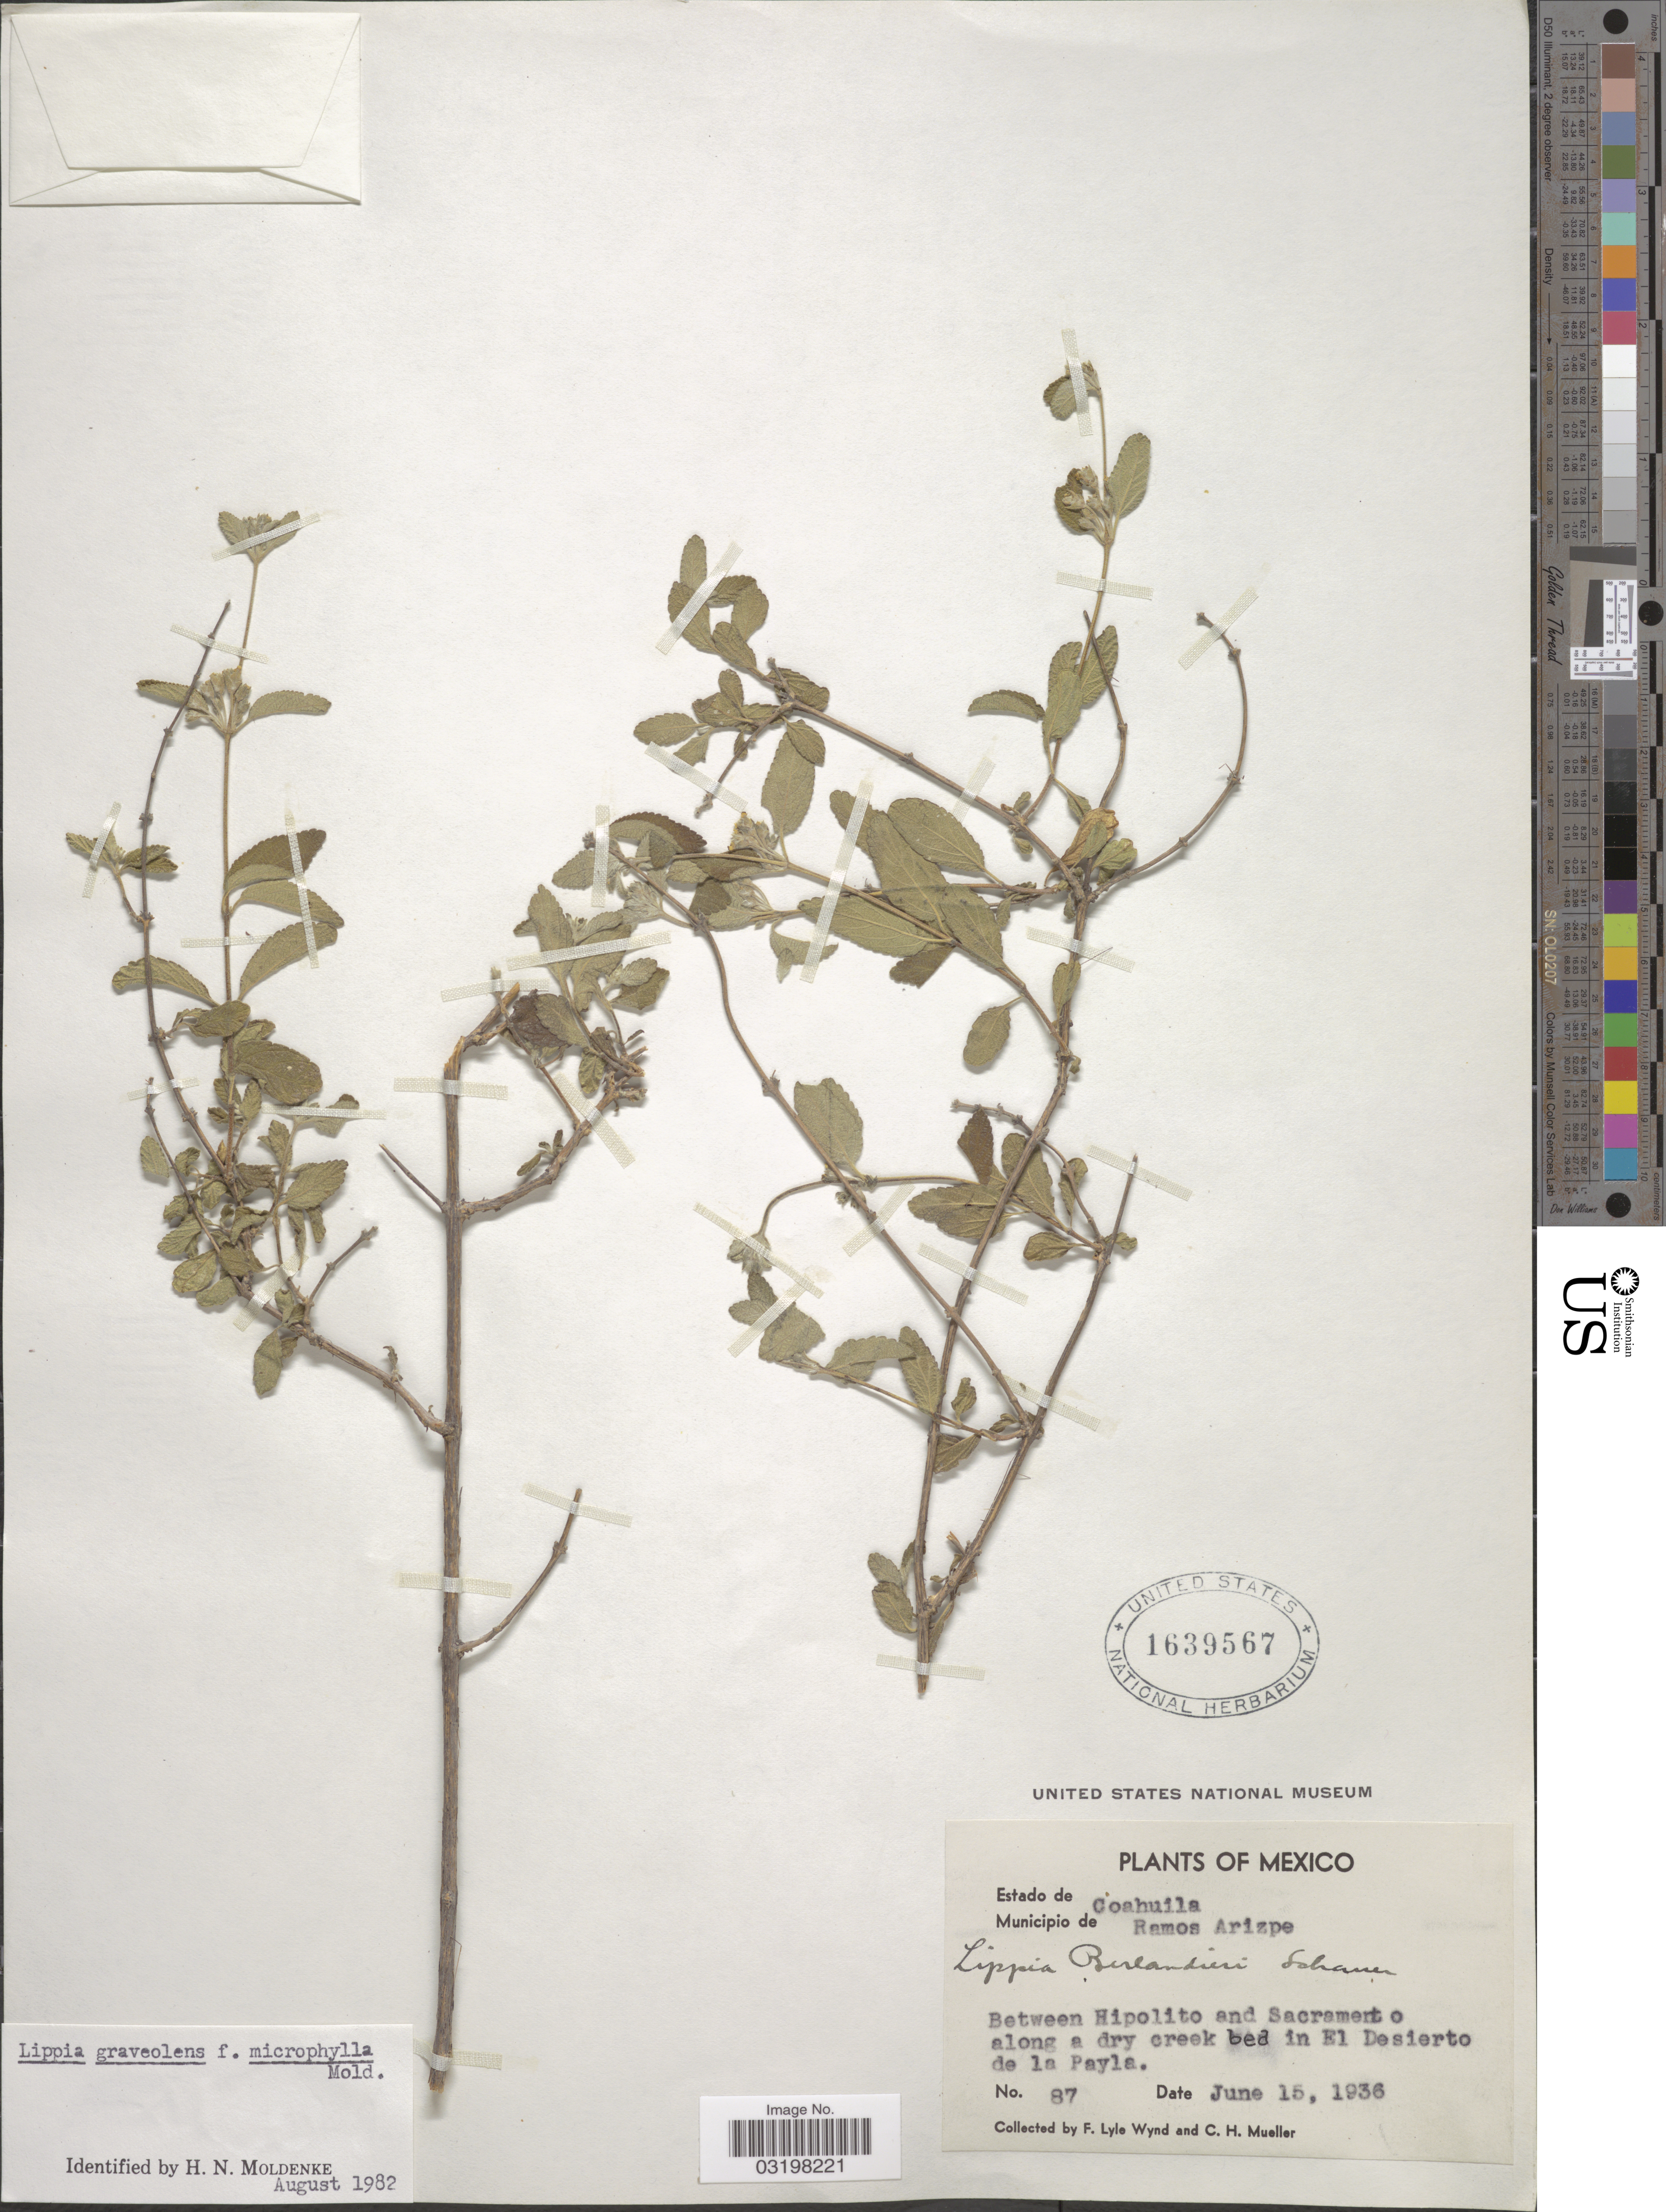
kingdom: Plantae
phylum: Tracheophyta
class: Magnoliopsida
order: Lamiales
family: Verbenaceae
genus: Lippia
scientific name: Lippia graveolens f. microphylla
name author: Kunth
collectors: F. L. Wynd & C. H. Mueller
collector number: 87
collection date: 1936-06-15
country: Mexico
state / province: Coahuila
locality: Municipio de Ramos Arizpe. Between Hipolito and Sacramento along a dry creek bed in El Desierto de La Payla.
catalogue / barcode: US 1639567